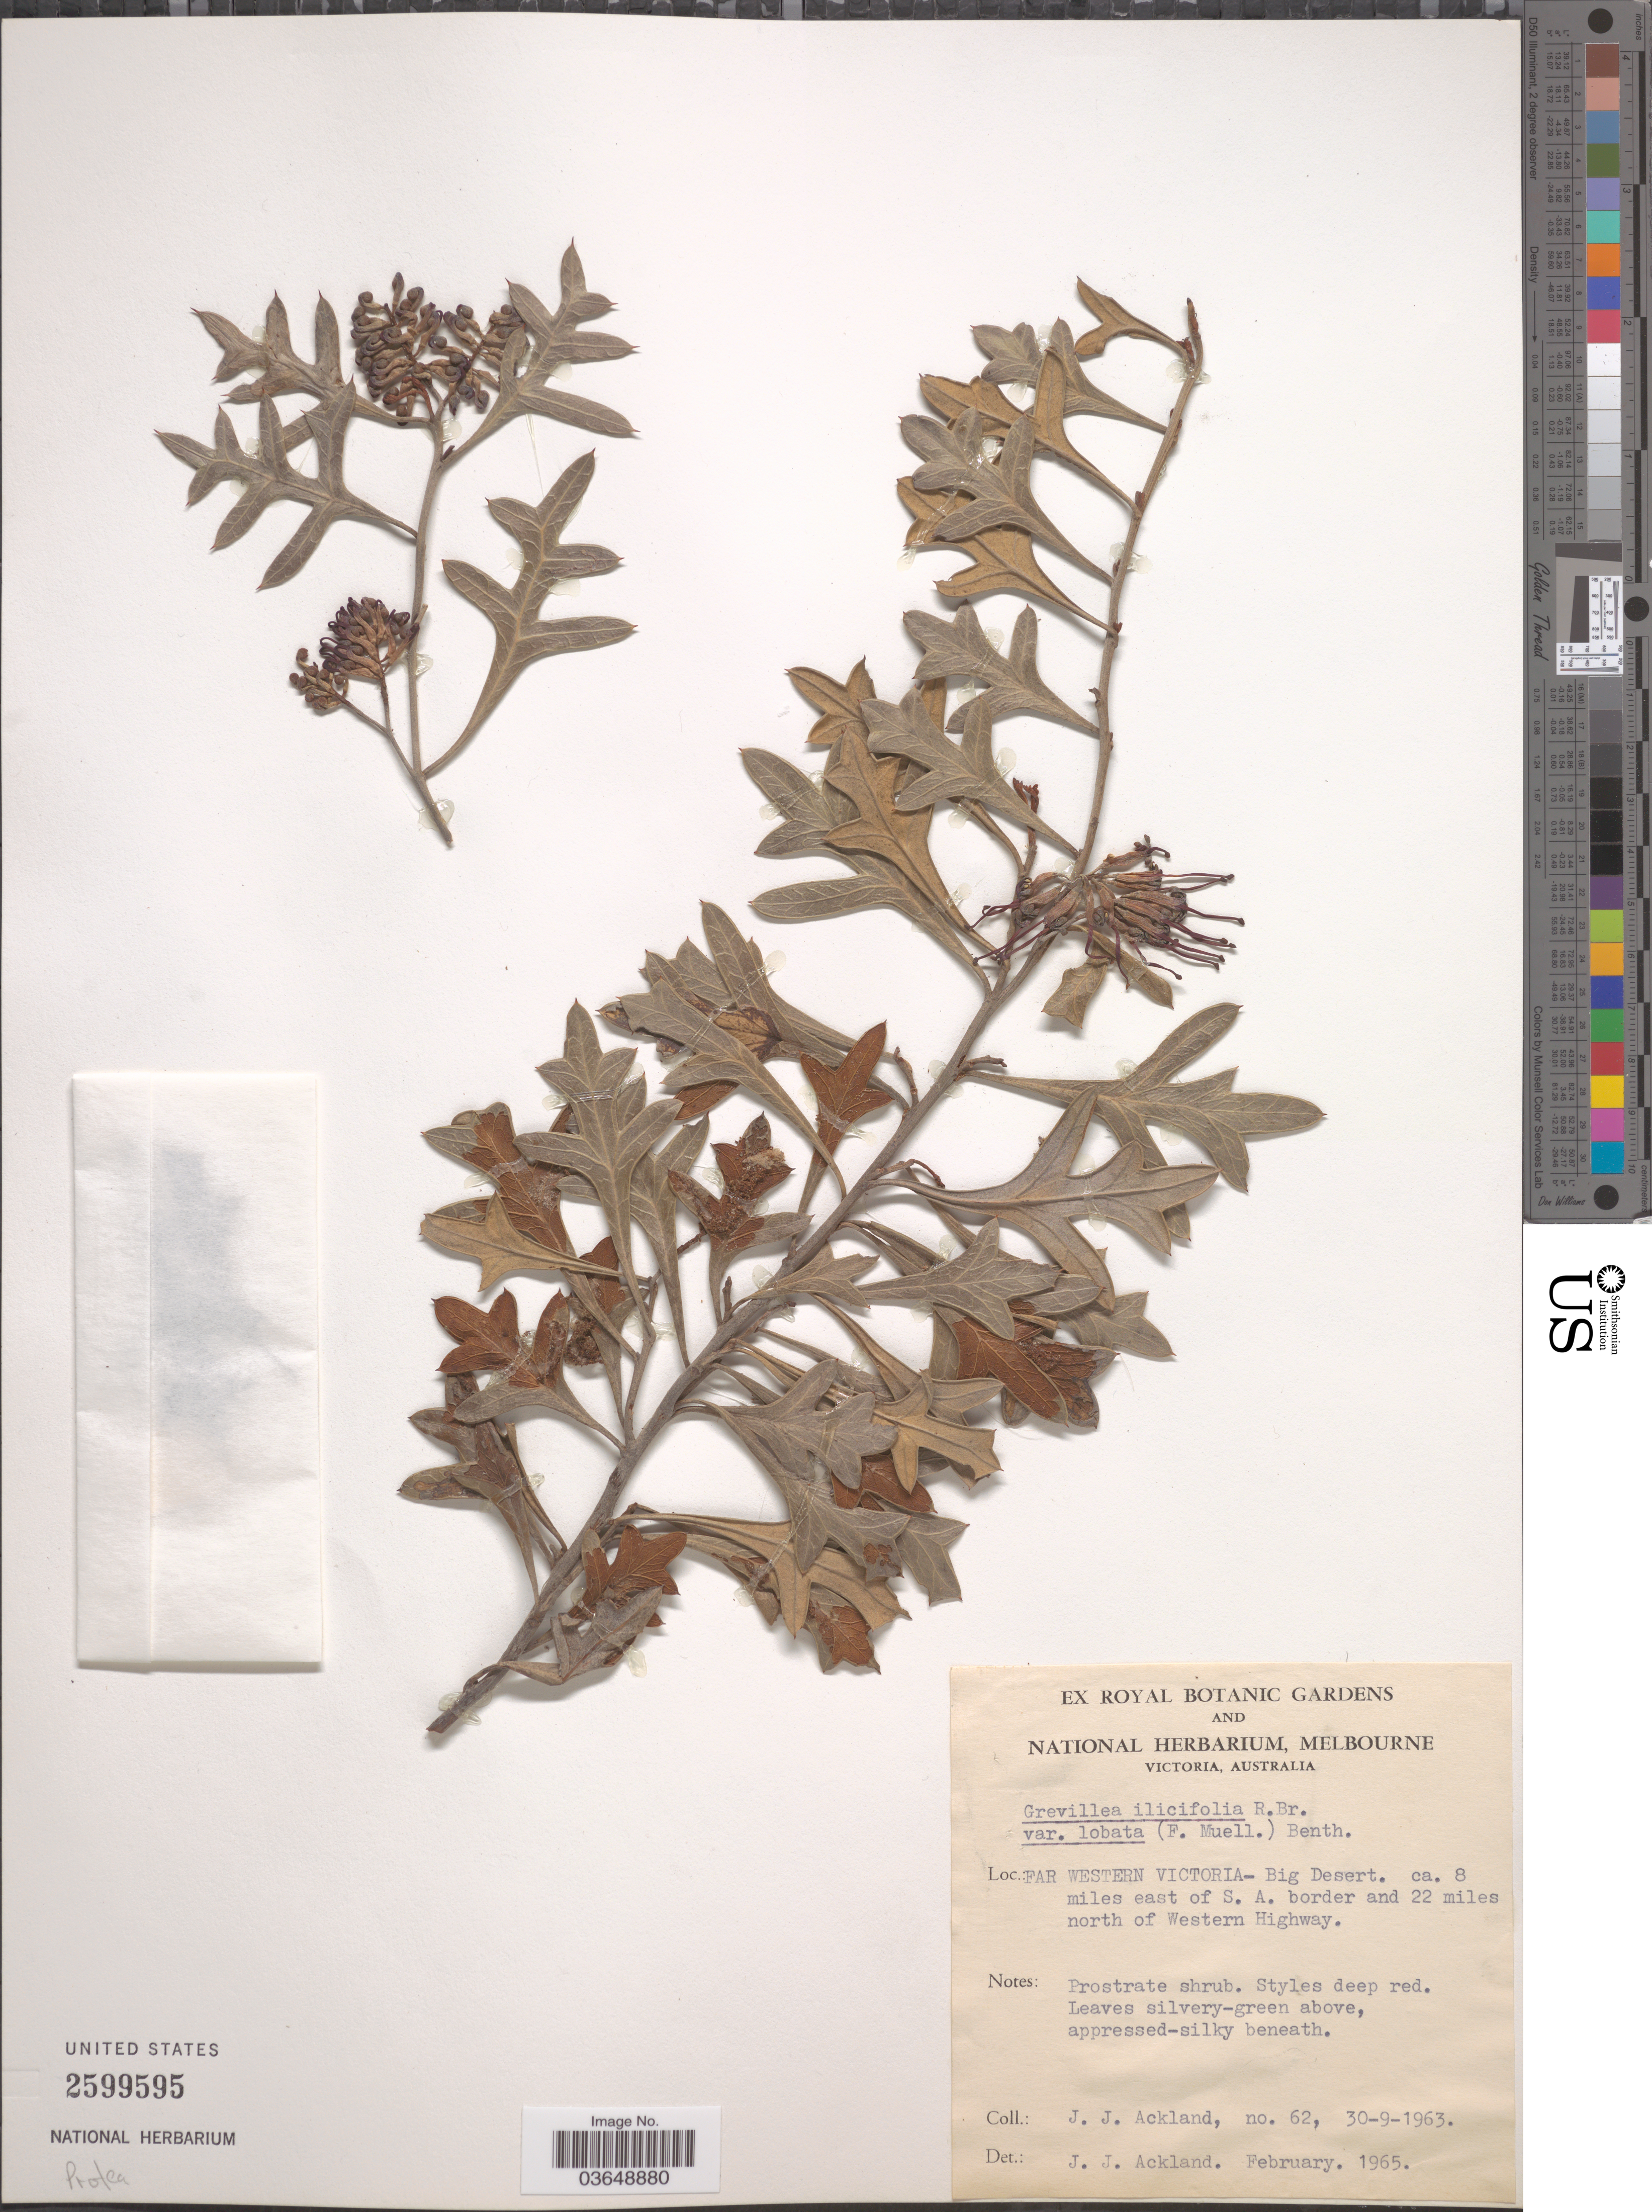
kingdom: Plantae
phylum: Tracheophyta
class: Magnoliopsida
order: Proteales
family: Proteaceae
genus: Grevillea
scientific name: Grevillea ilicifolia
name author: (R. Br.) R. Br.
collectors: J. J. Ackland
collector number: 62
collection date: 1963-09-30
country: Australia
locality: Far Western Victoria - Big Desert. ca. 8 miles east of S. A. border and 22 miles north of Western Highway.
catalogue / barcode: US 2599595